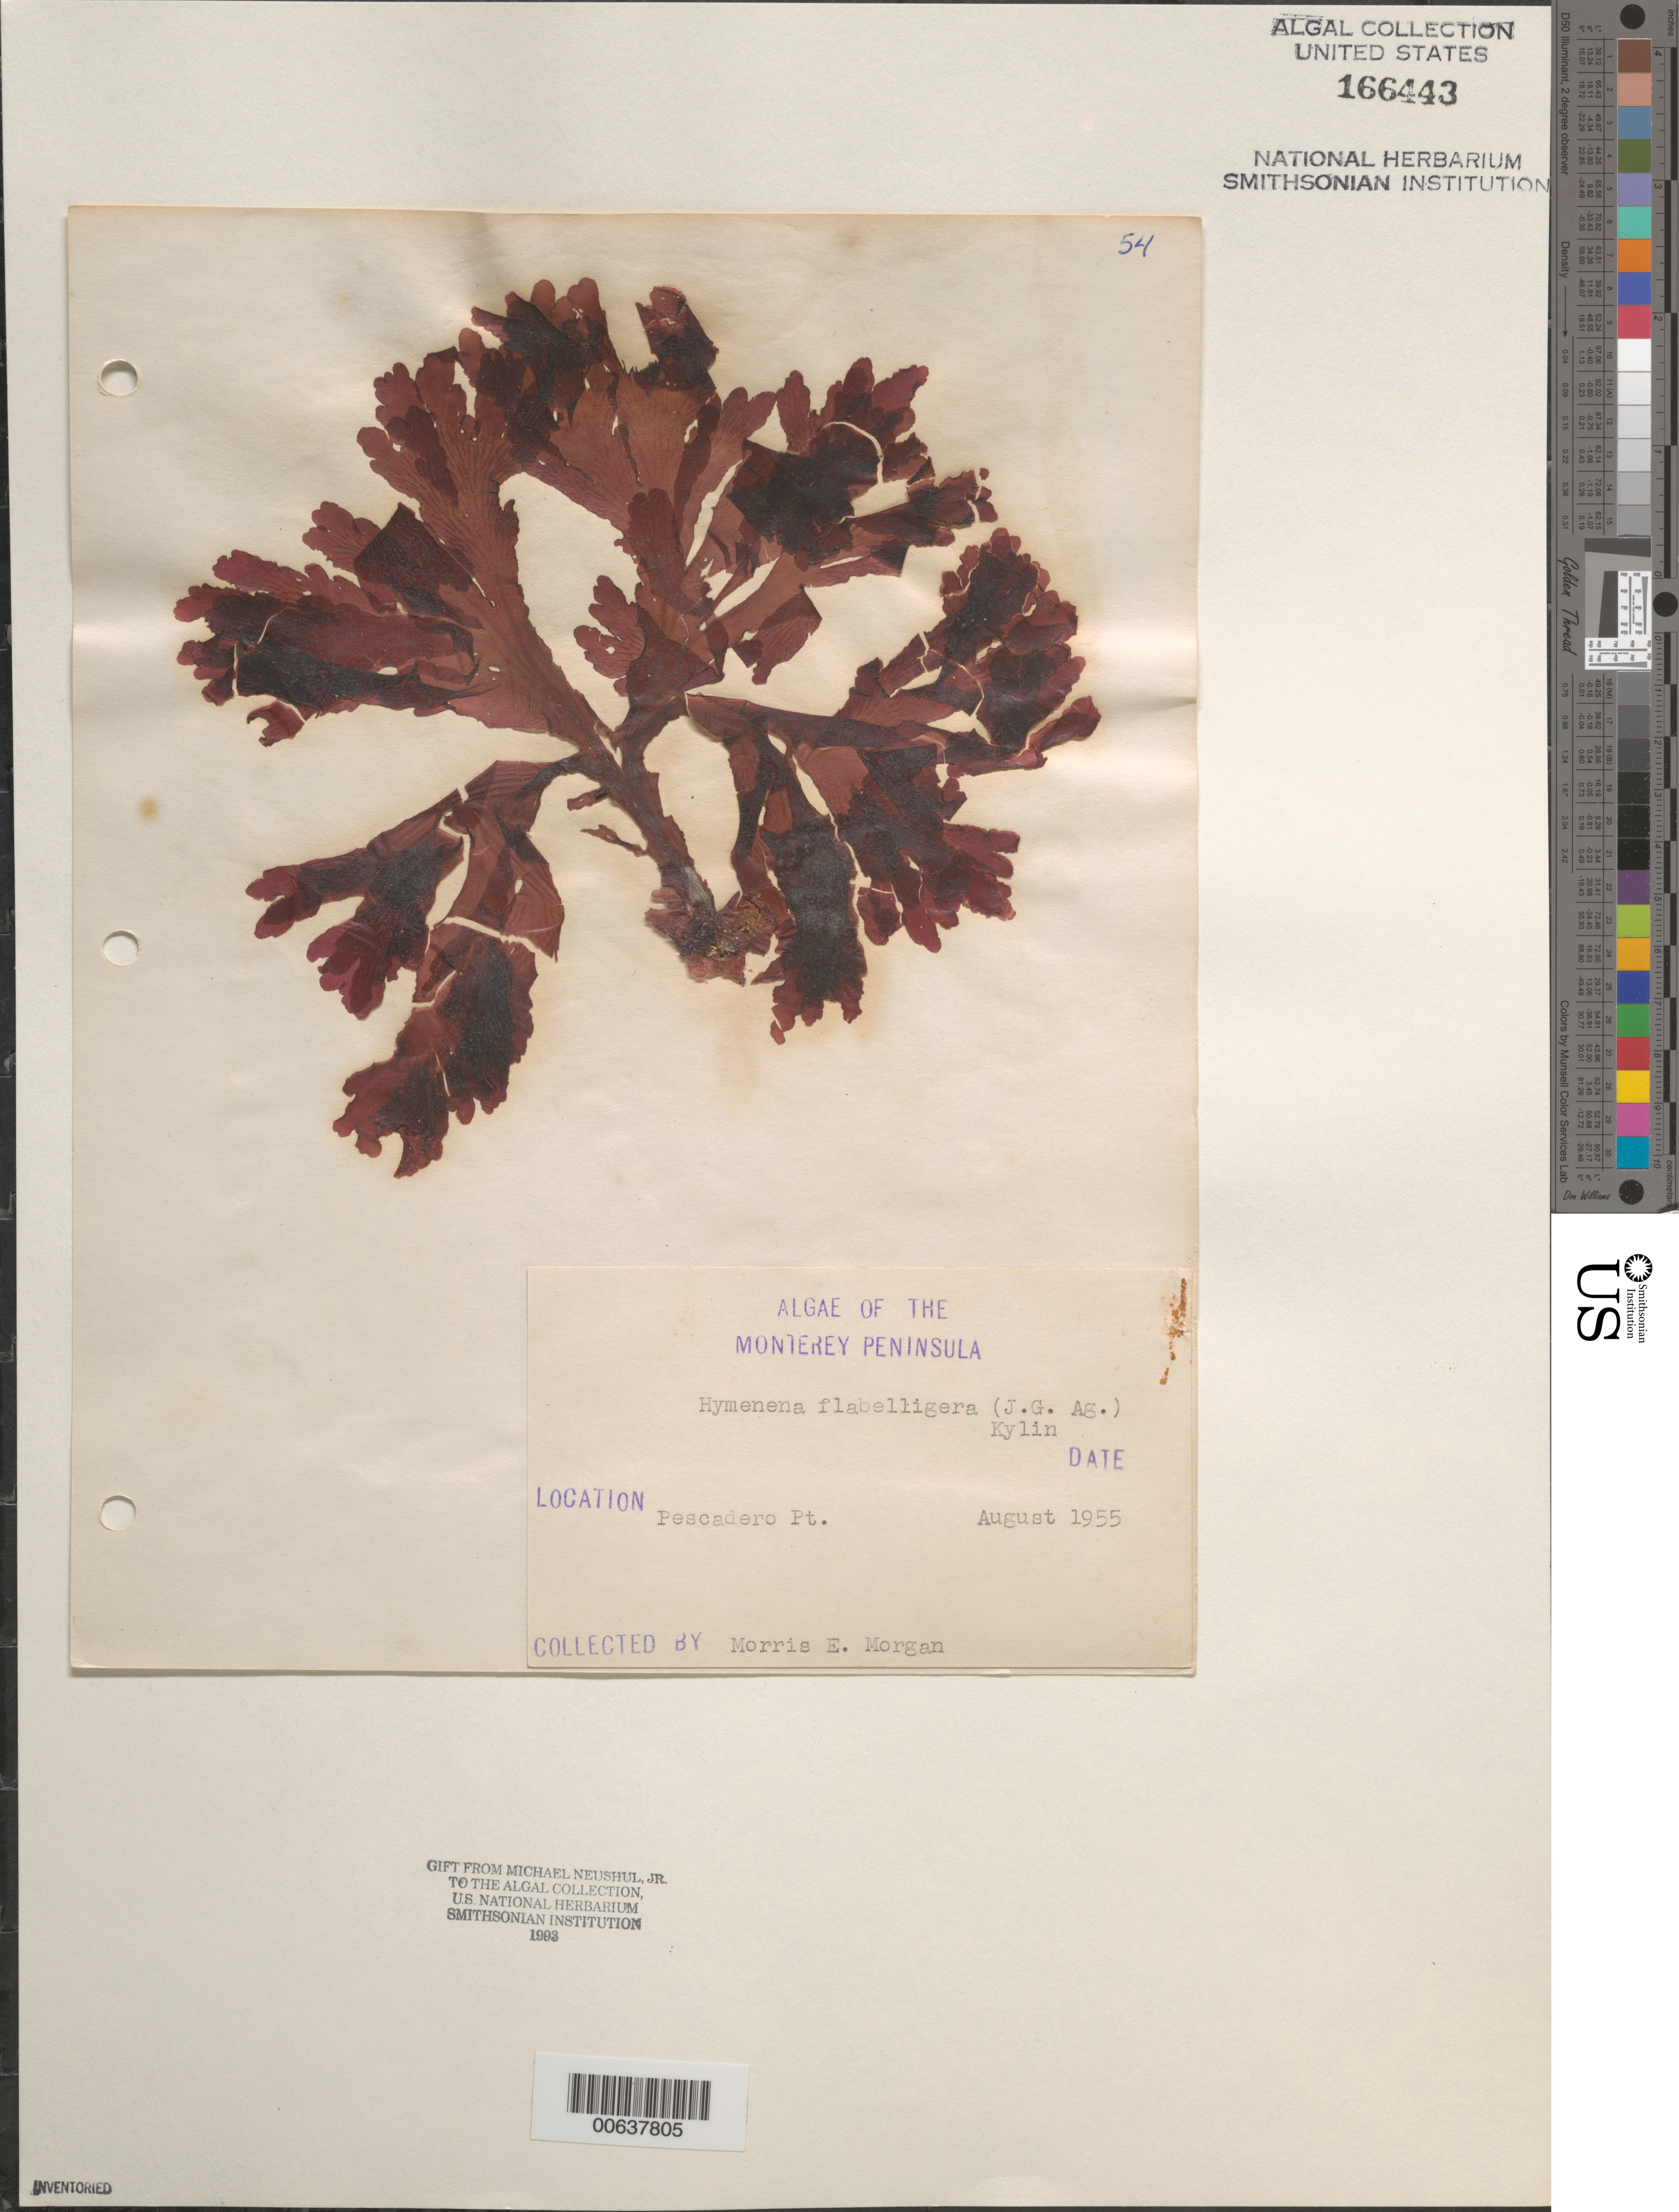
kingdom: Plantae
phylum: Rhodophyta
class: Florideophyceae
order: Ceramiales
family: Delesseriaceae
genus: Hymenena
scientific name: Hymenena flabelligera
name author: (J. Agardh) Kylin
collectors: M. Morgan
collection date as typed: Aug 1955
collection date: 1955-08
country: United States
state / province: California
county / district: Monterey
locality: Pescadero Point, Monterey Peninsula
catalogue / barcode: US 166443